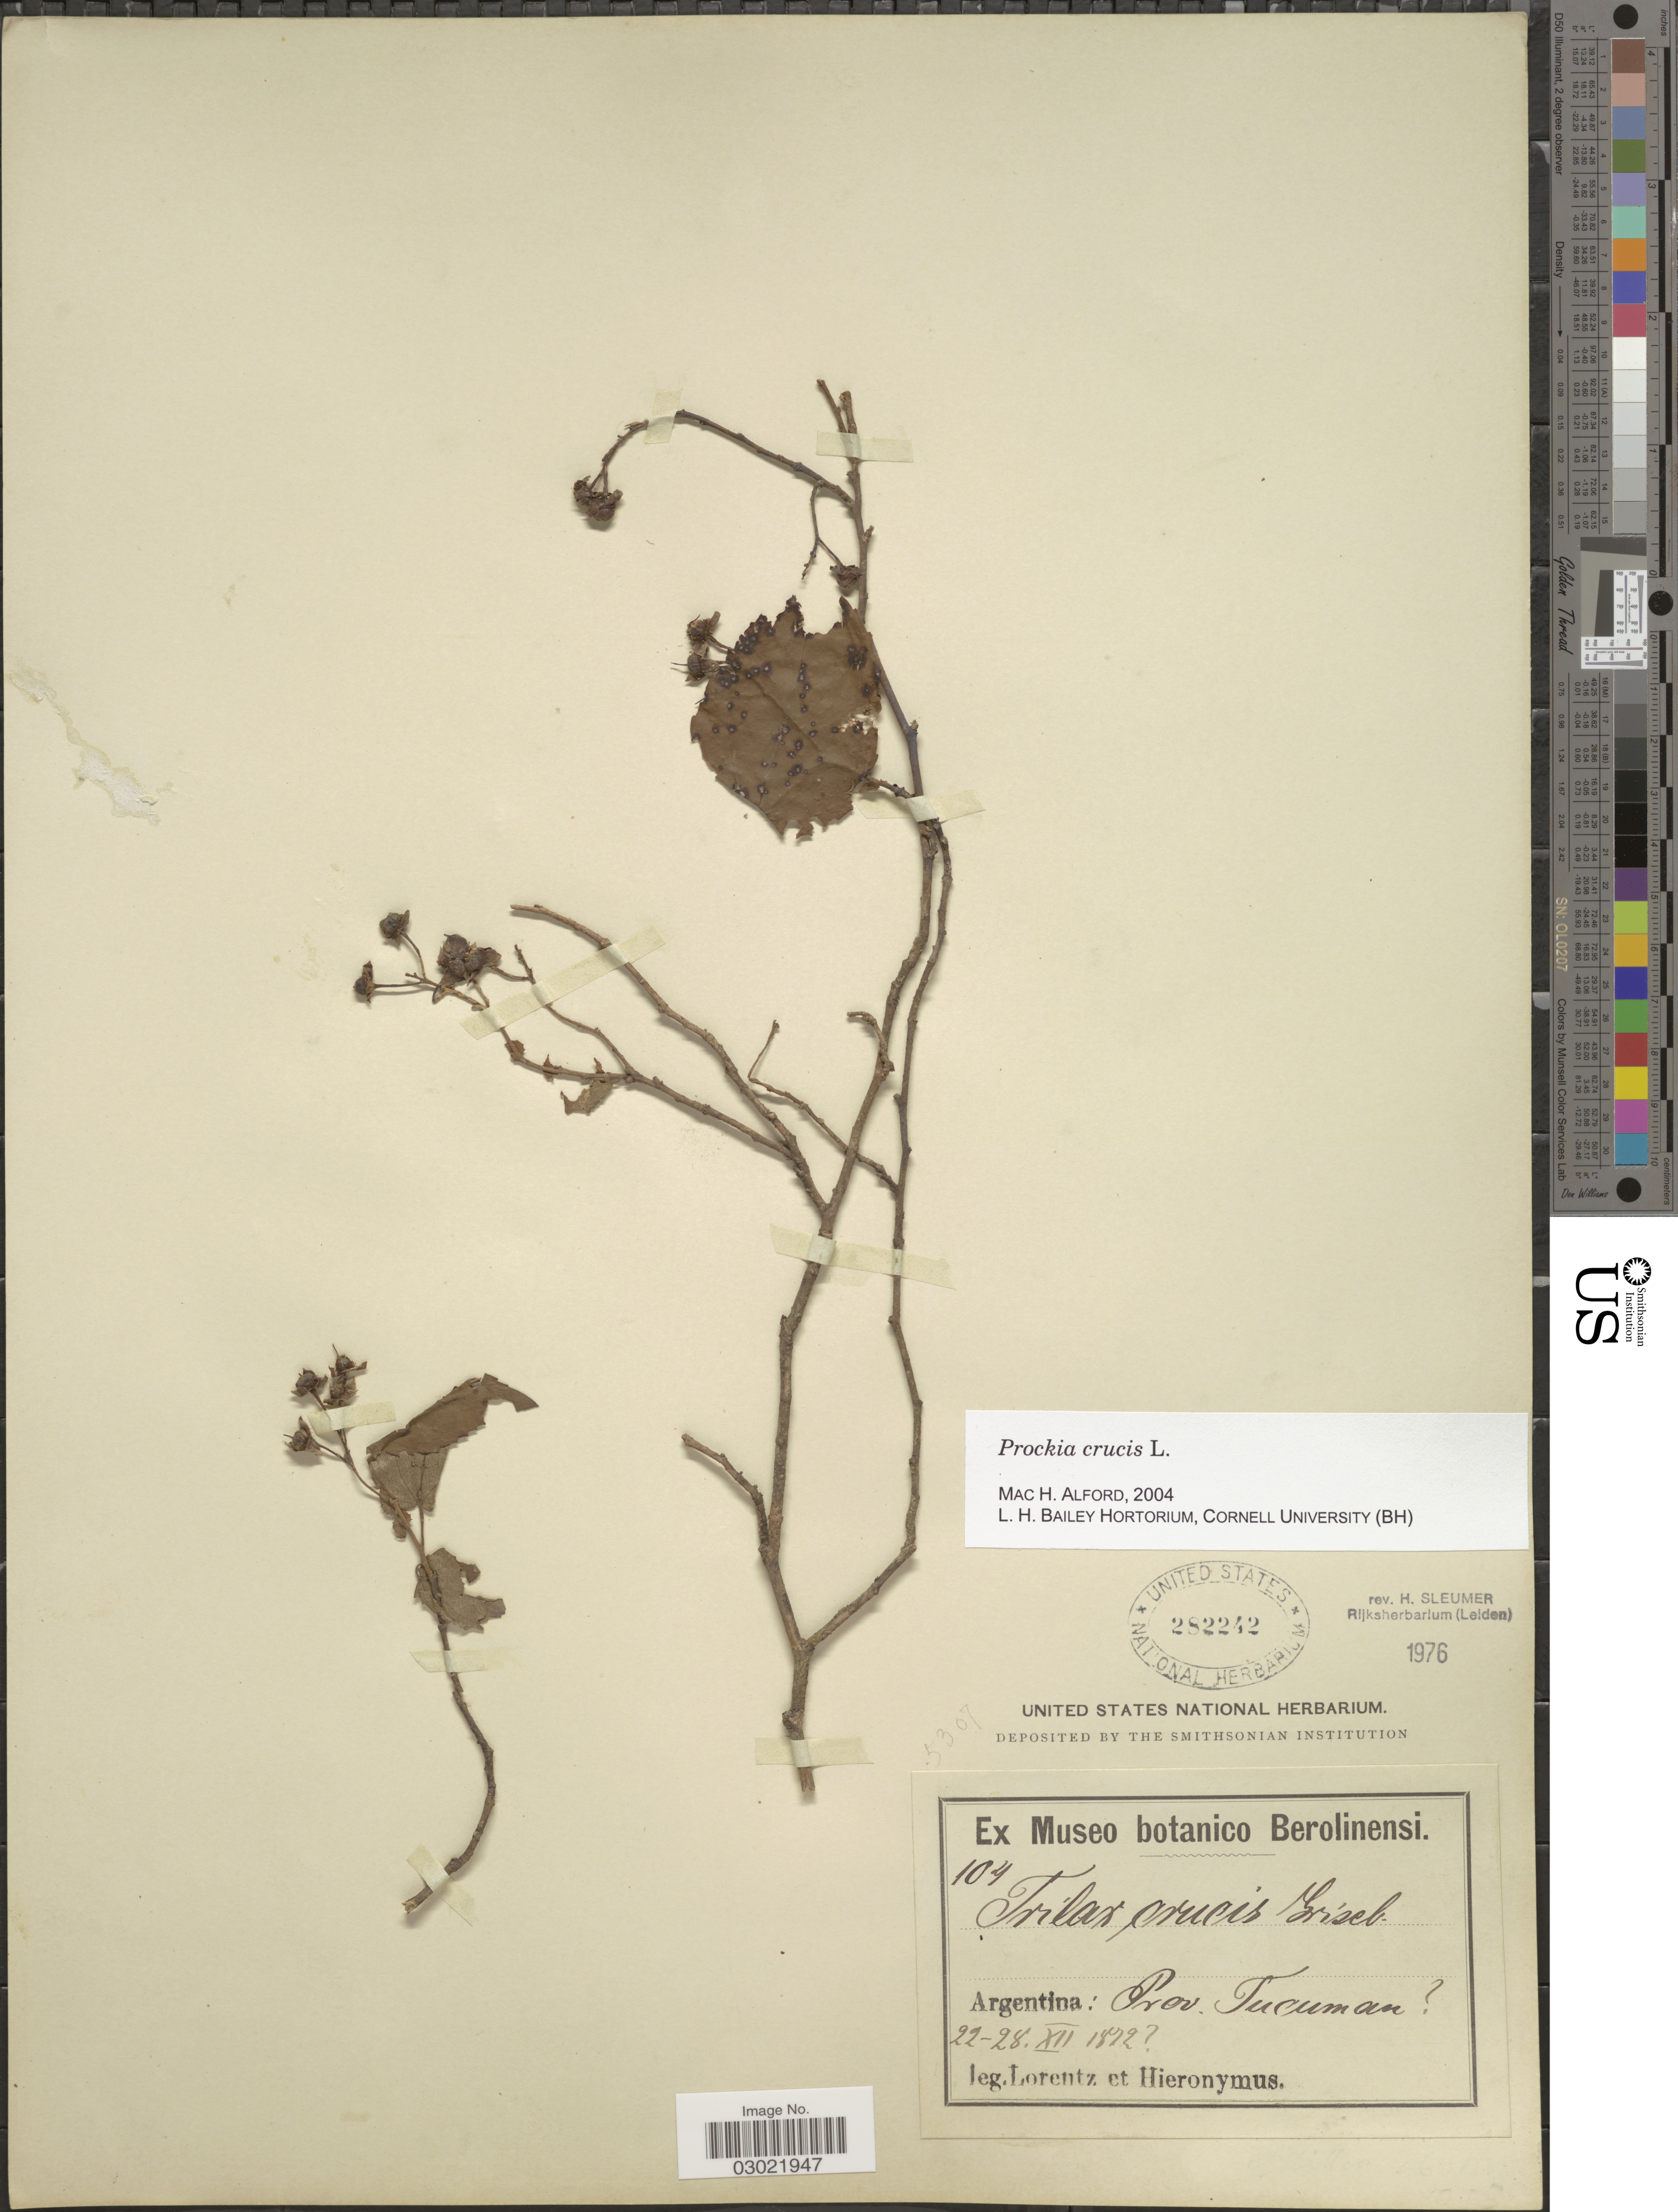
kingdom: Plantae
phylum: Tracheophyta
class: Magnoliopsida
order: Malpighiales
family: Salicaceae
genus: Prockia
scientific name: Prockia crucis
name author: P. Browne ex L.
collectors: -. Lorentz & -. Hieronymus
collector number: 104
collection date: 1892-12-22/1892-12-28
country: Argentina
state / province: Tucuman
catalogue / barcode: US 282242